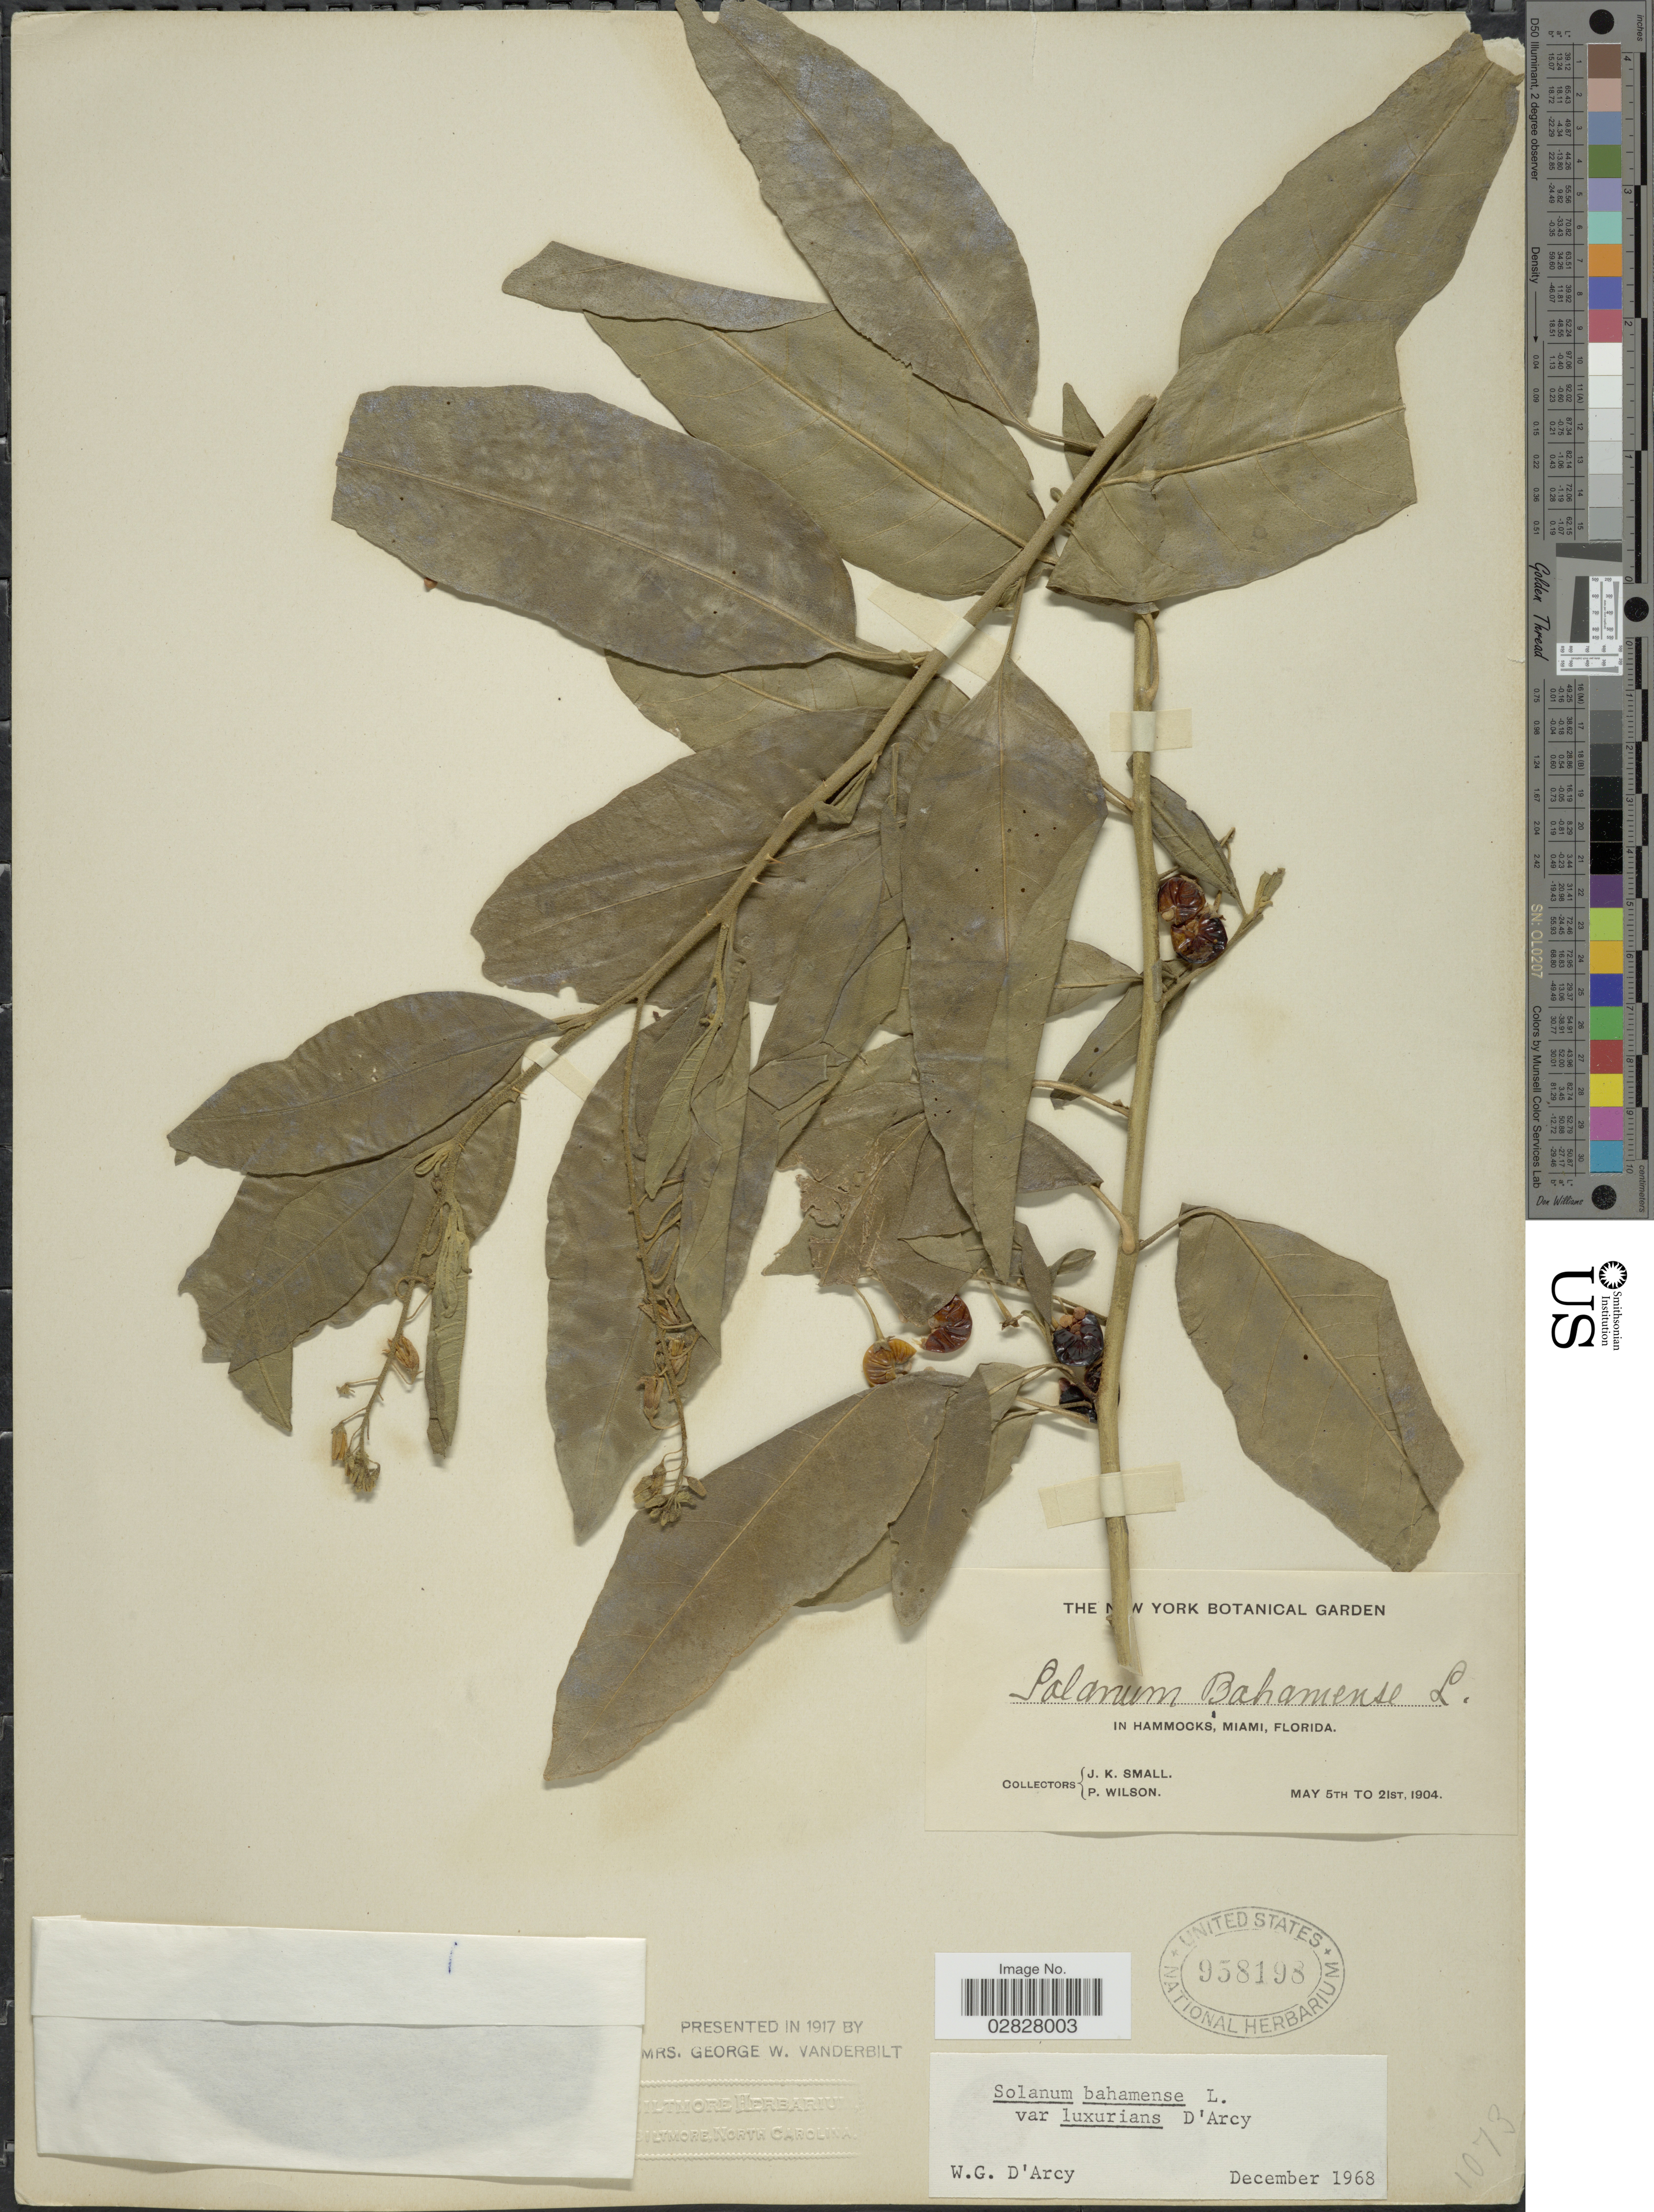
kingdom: Plantae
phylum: Tracheophyta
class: Magnoliopsida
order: Solanales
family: Solanaceae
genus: Solanum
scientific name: Solanum bahamense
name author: L.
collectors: J. K. Small & P. Wilson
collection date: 1901-05-05/1904-05-21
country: United States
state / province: Florida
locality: Hammocks, Miami.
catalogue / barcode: US 958198